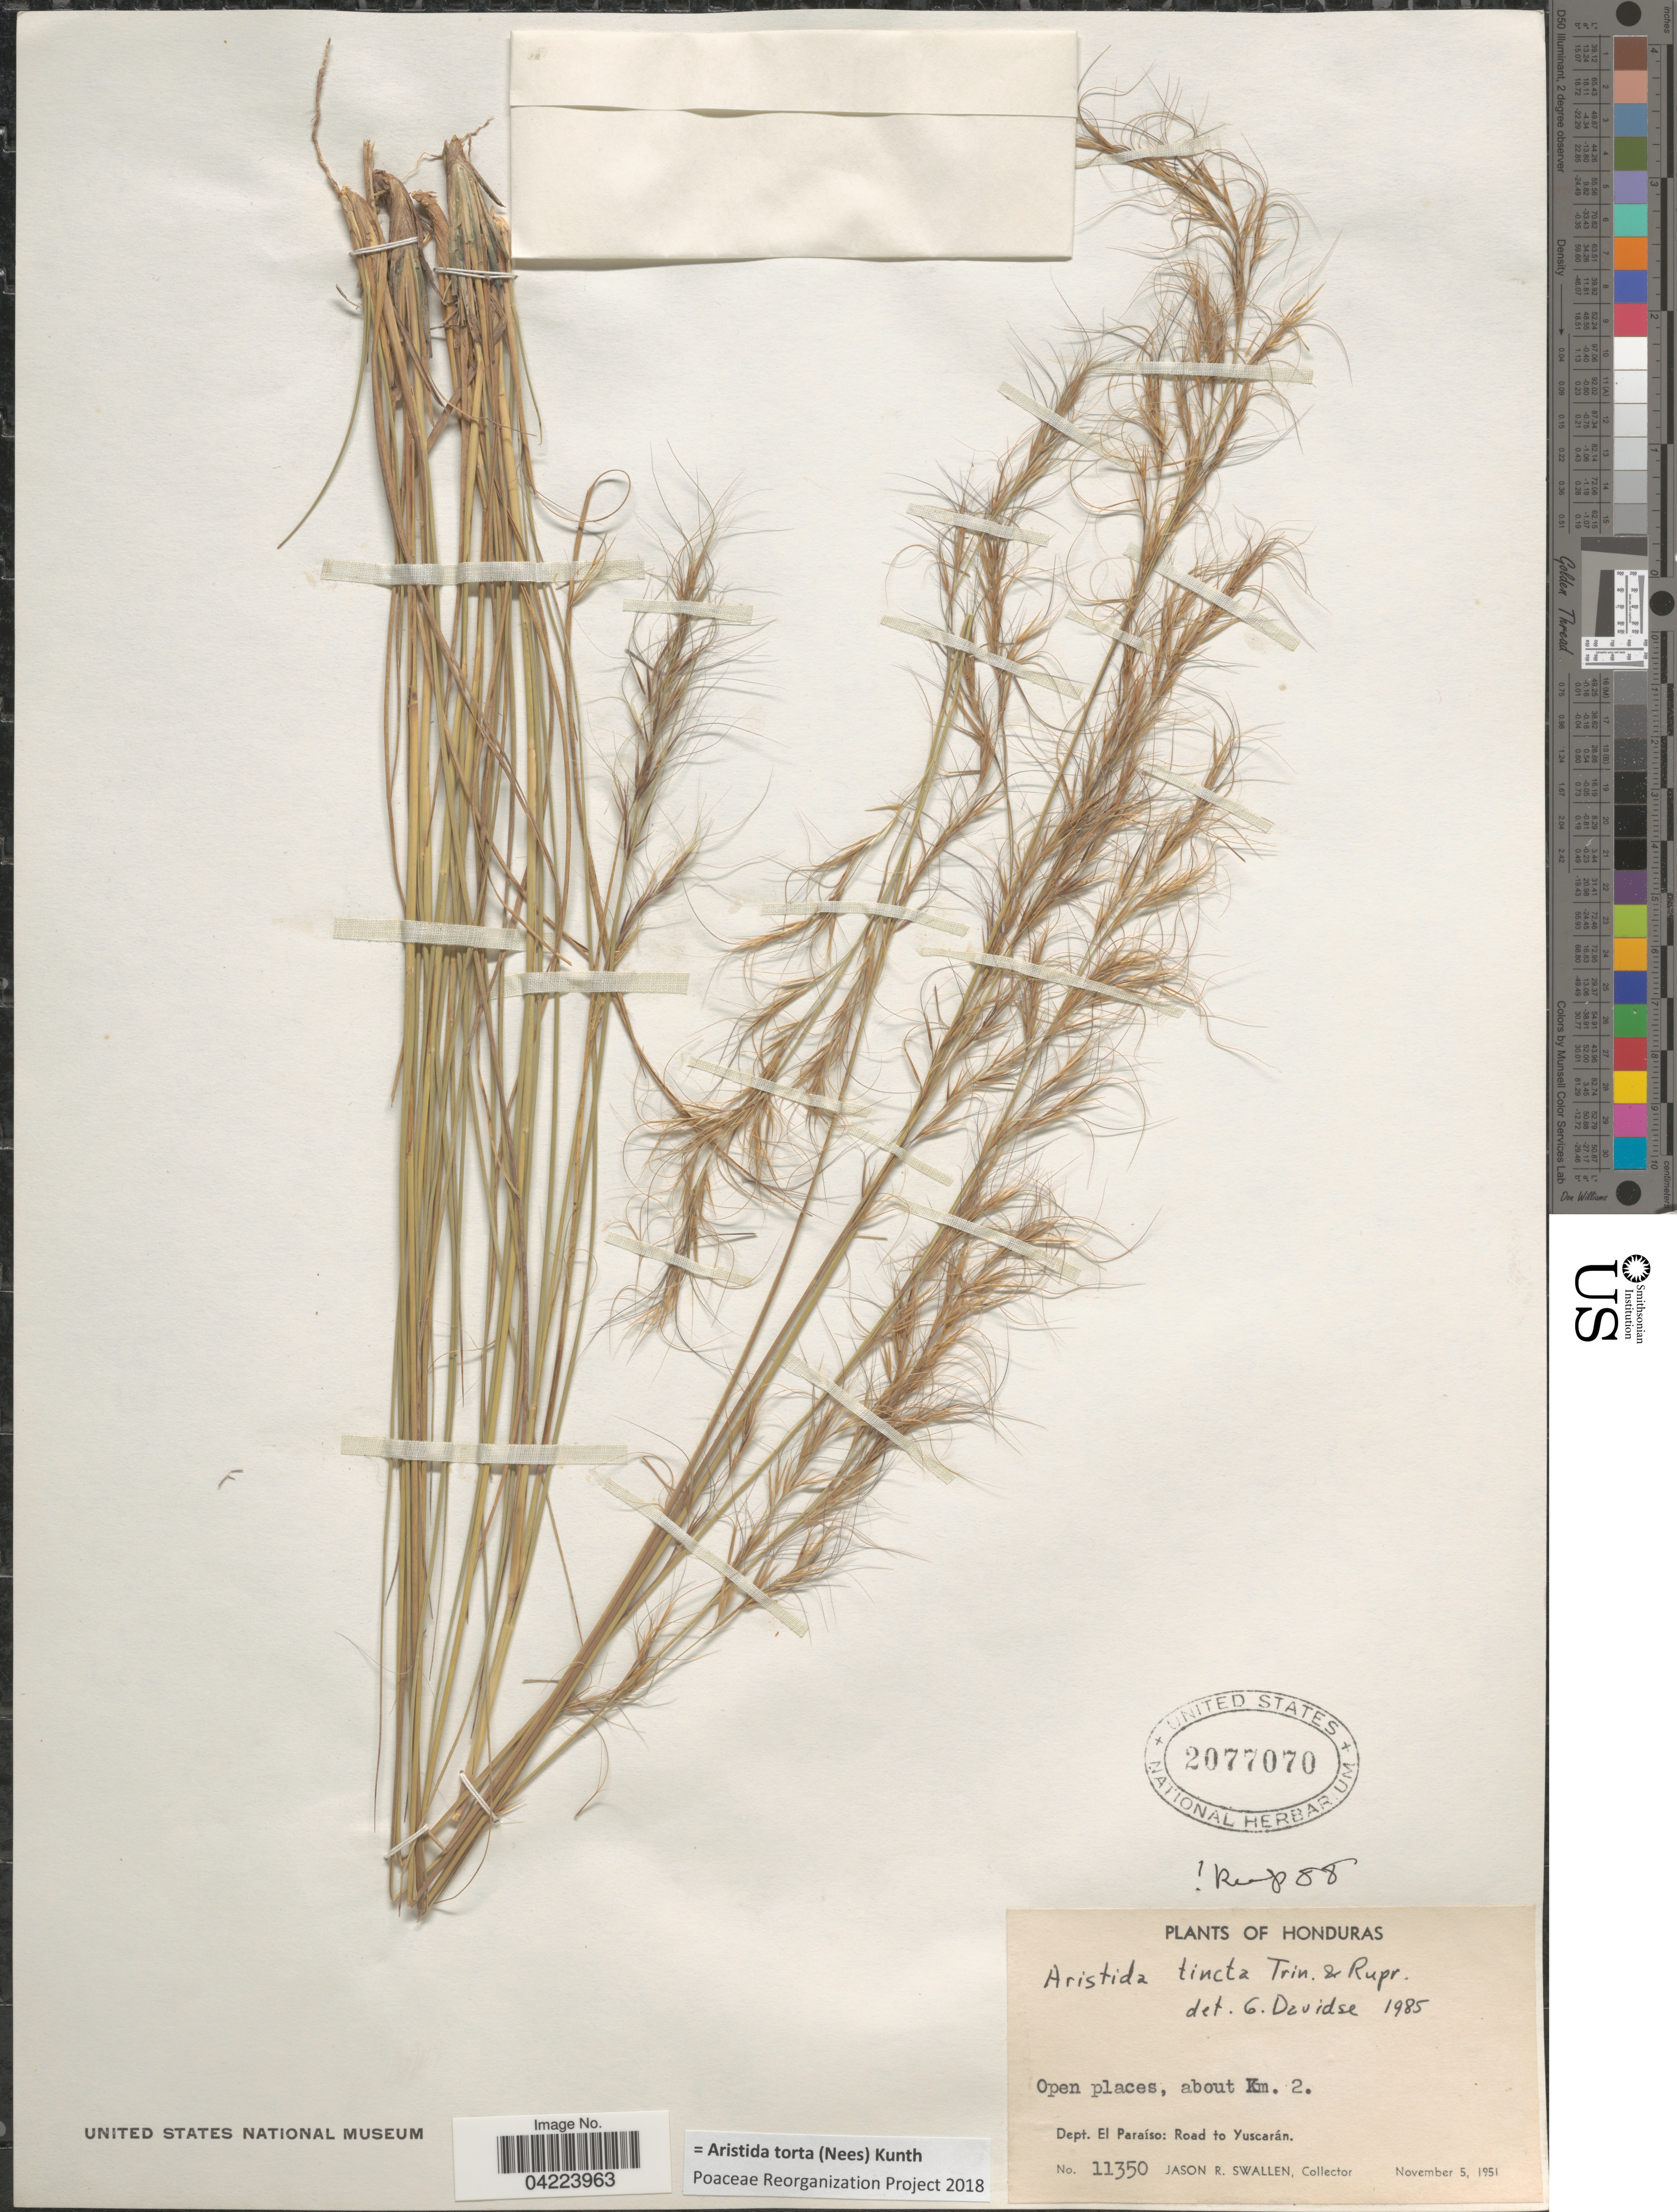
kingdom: Plantae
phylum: Tracheophyta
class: Liliopsida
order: Poales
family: Poaceae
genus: Aristida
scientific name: Aristida torta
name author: (Nees) Kunth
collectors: J. R. Swallen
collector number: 11350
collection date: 1951-11-05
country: Honduras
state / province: El Paraiso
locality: Open places, about Km. 2. Dept. El Paraíso: Road to Yuscarán.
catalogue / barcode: US 2077070